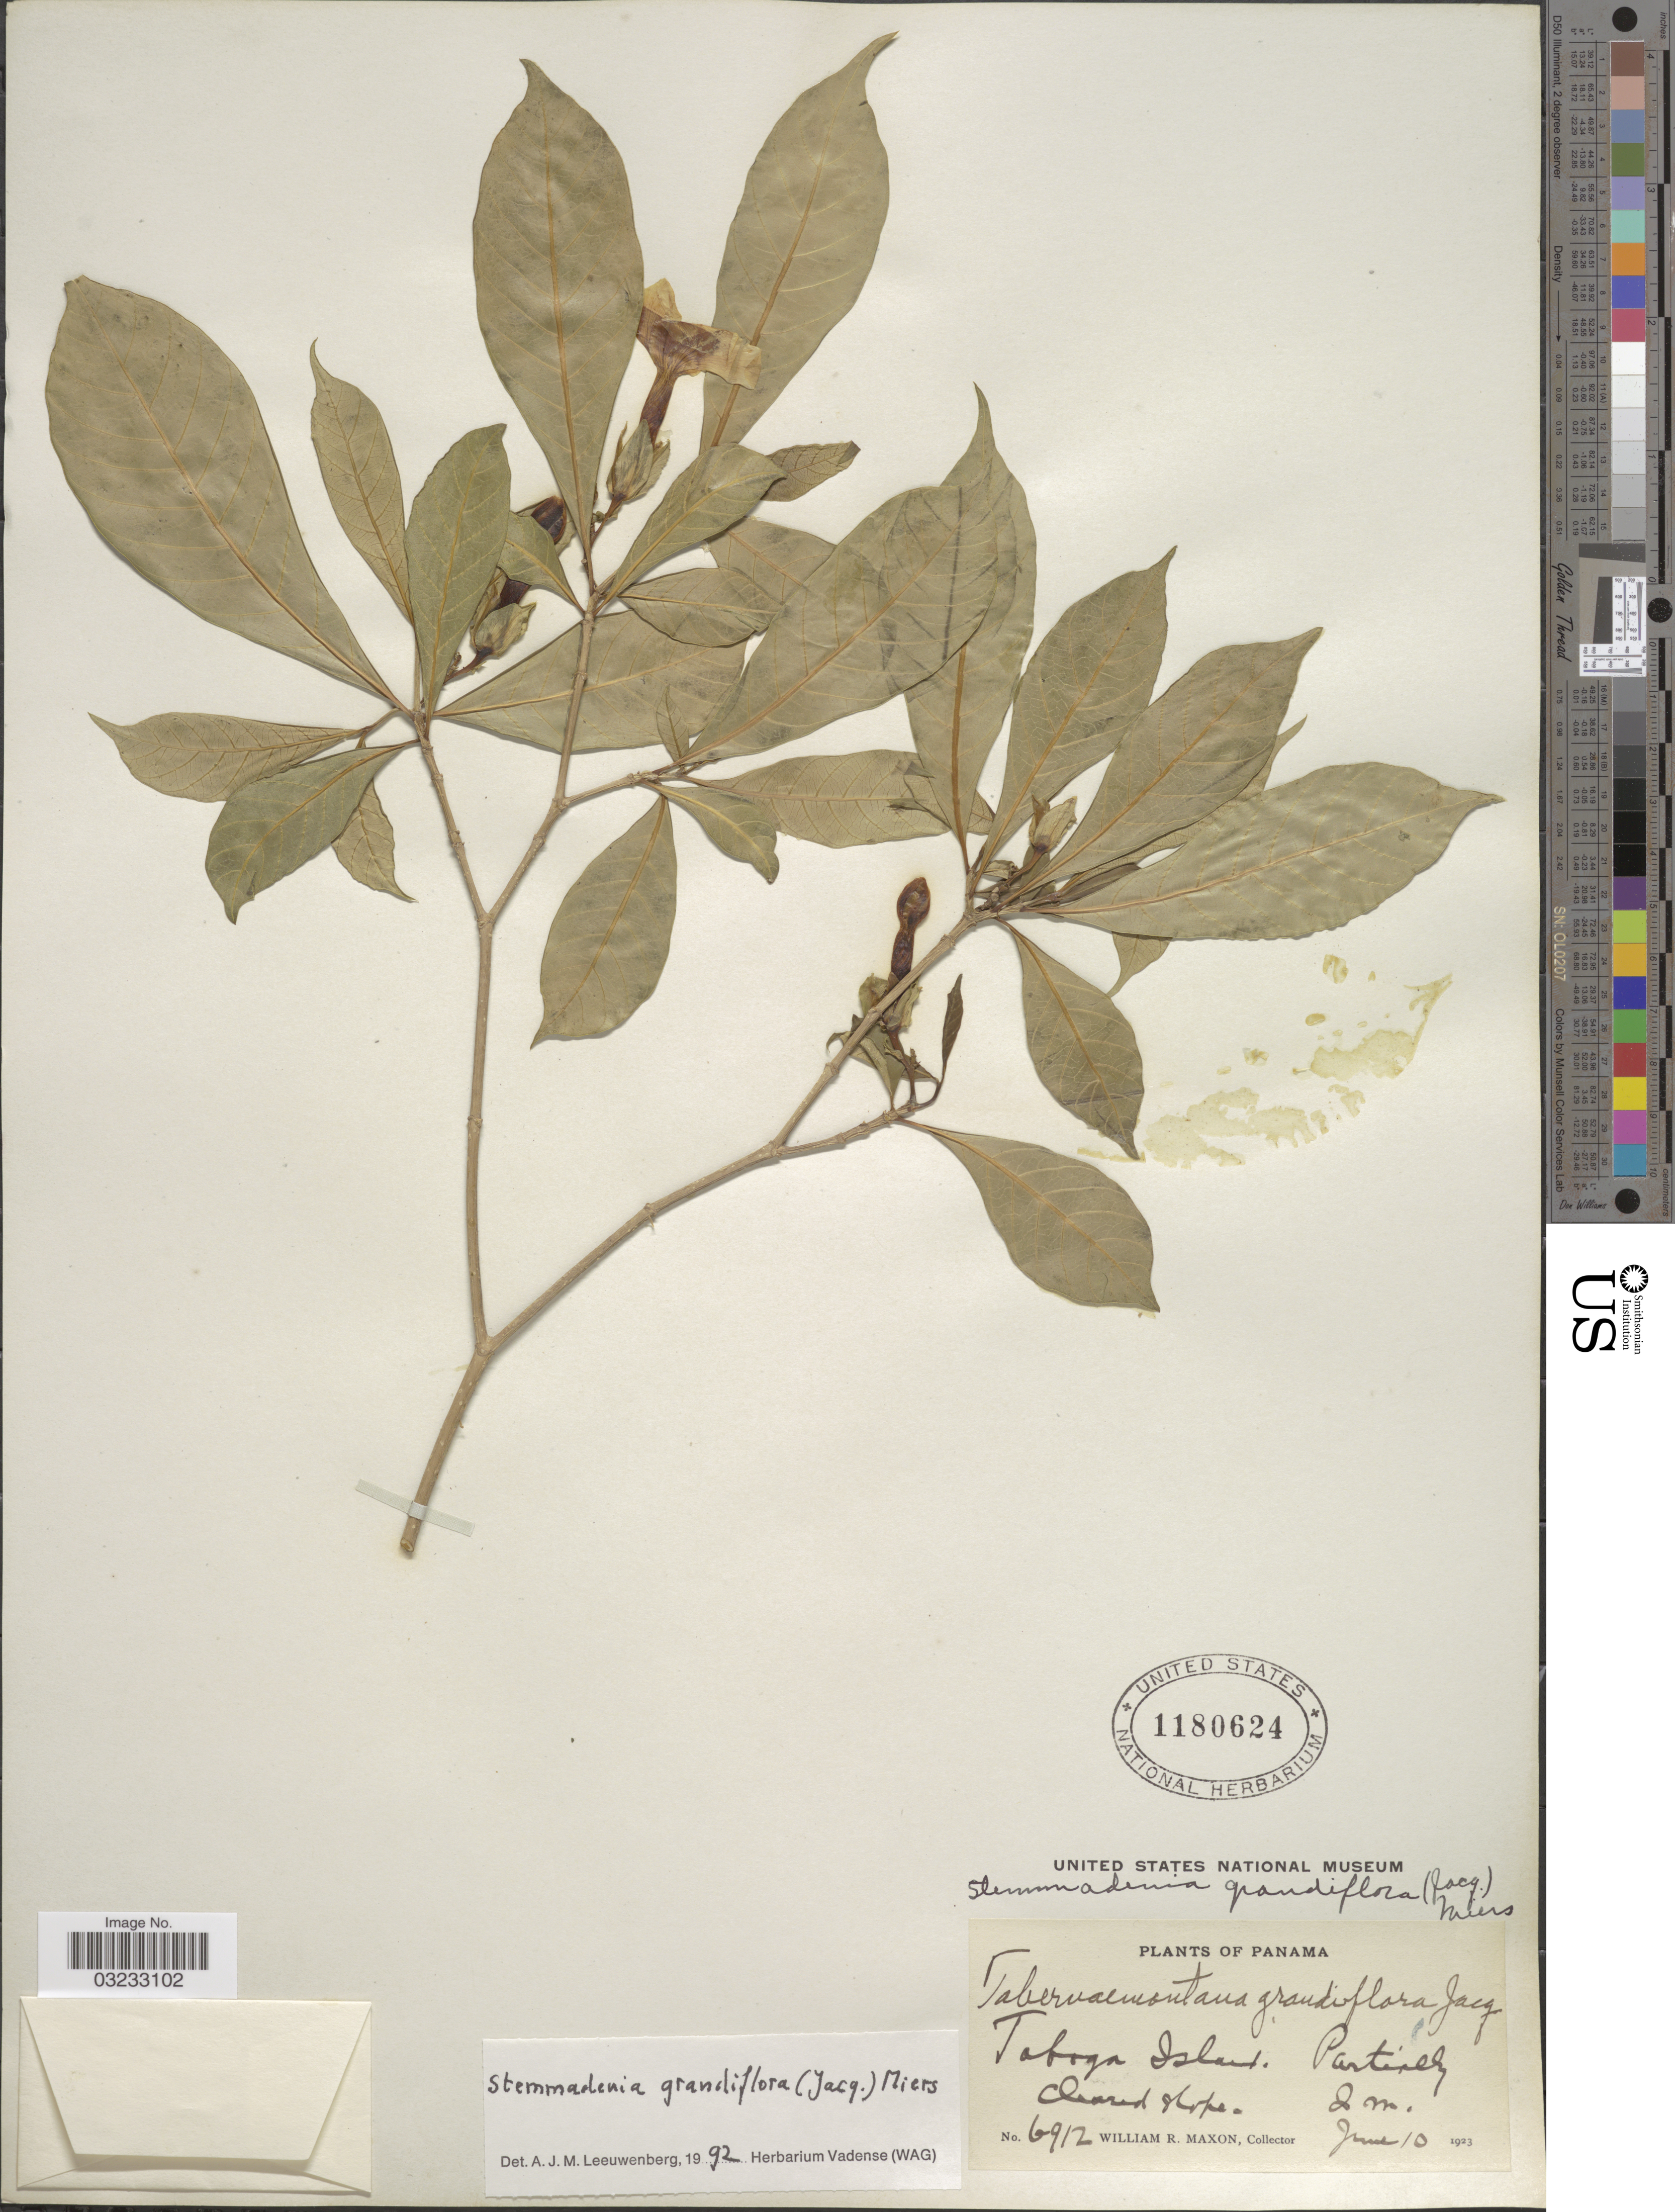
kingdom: Plantae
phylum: Tracheophyta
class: Magnoliopsida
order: Gentianales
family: Apocynaceae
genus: Stemmadenia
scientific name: Stemmadenia grandiflora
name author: (Jacq.) Miers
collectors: W. R. Maxon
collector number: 6912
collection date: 1923-06-10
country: Panama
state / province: Panamá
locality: Taboga Island.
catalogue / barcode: US 1180624